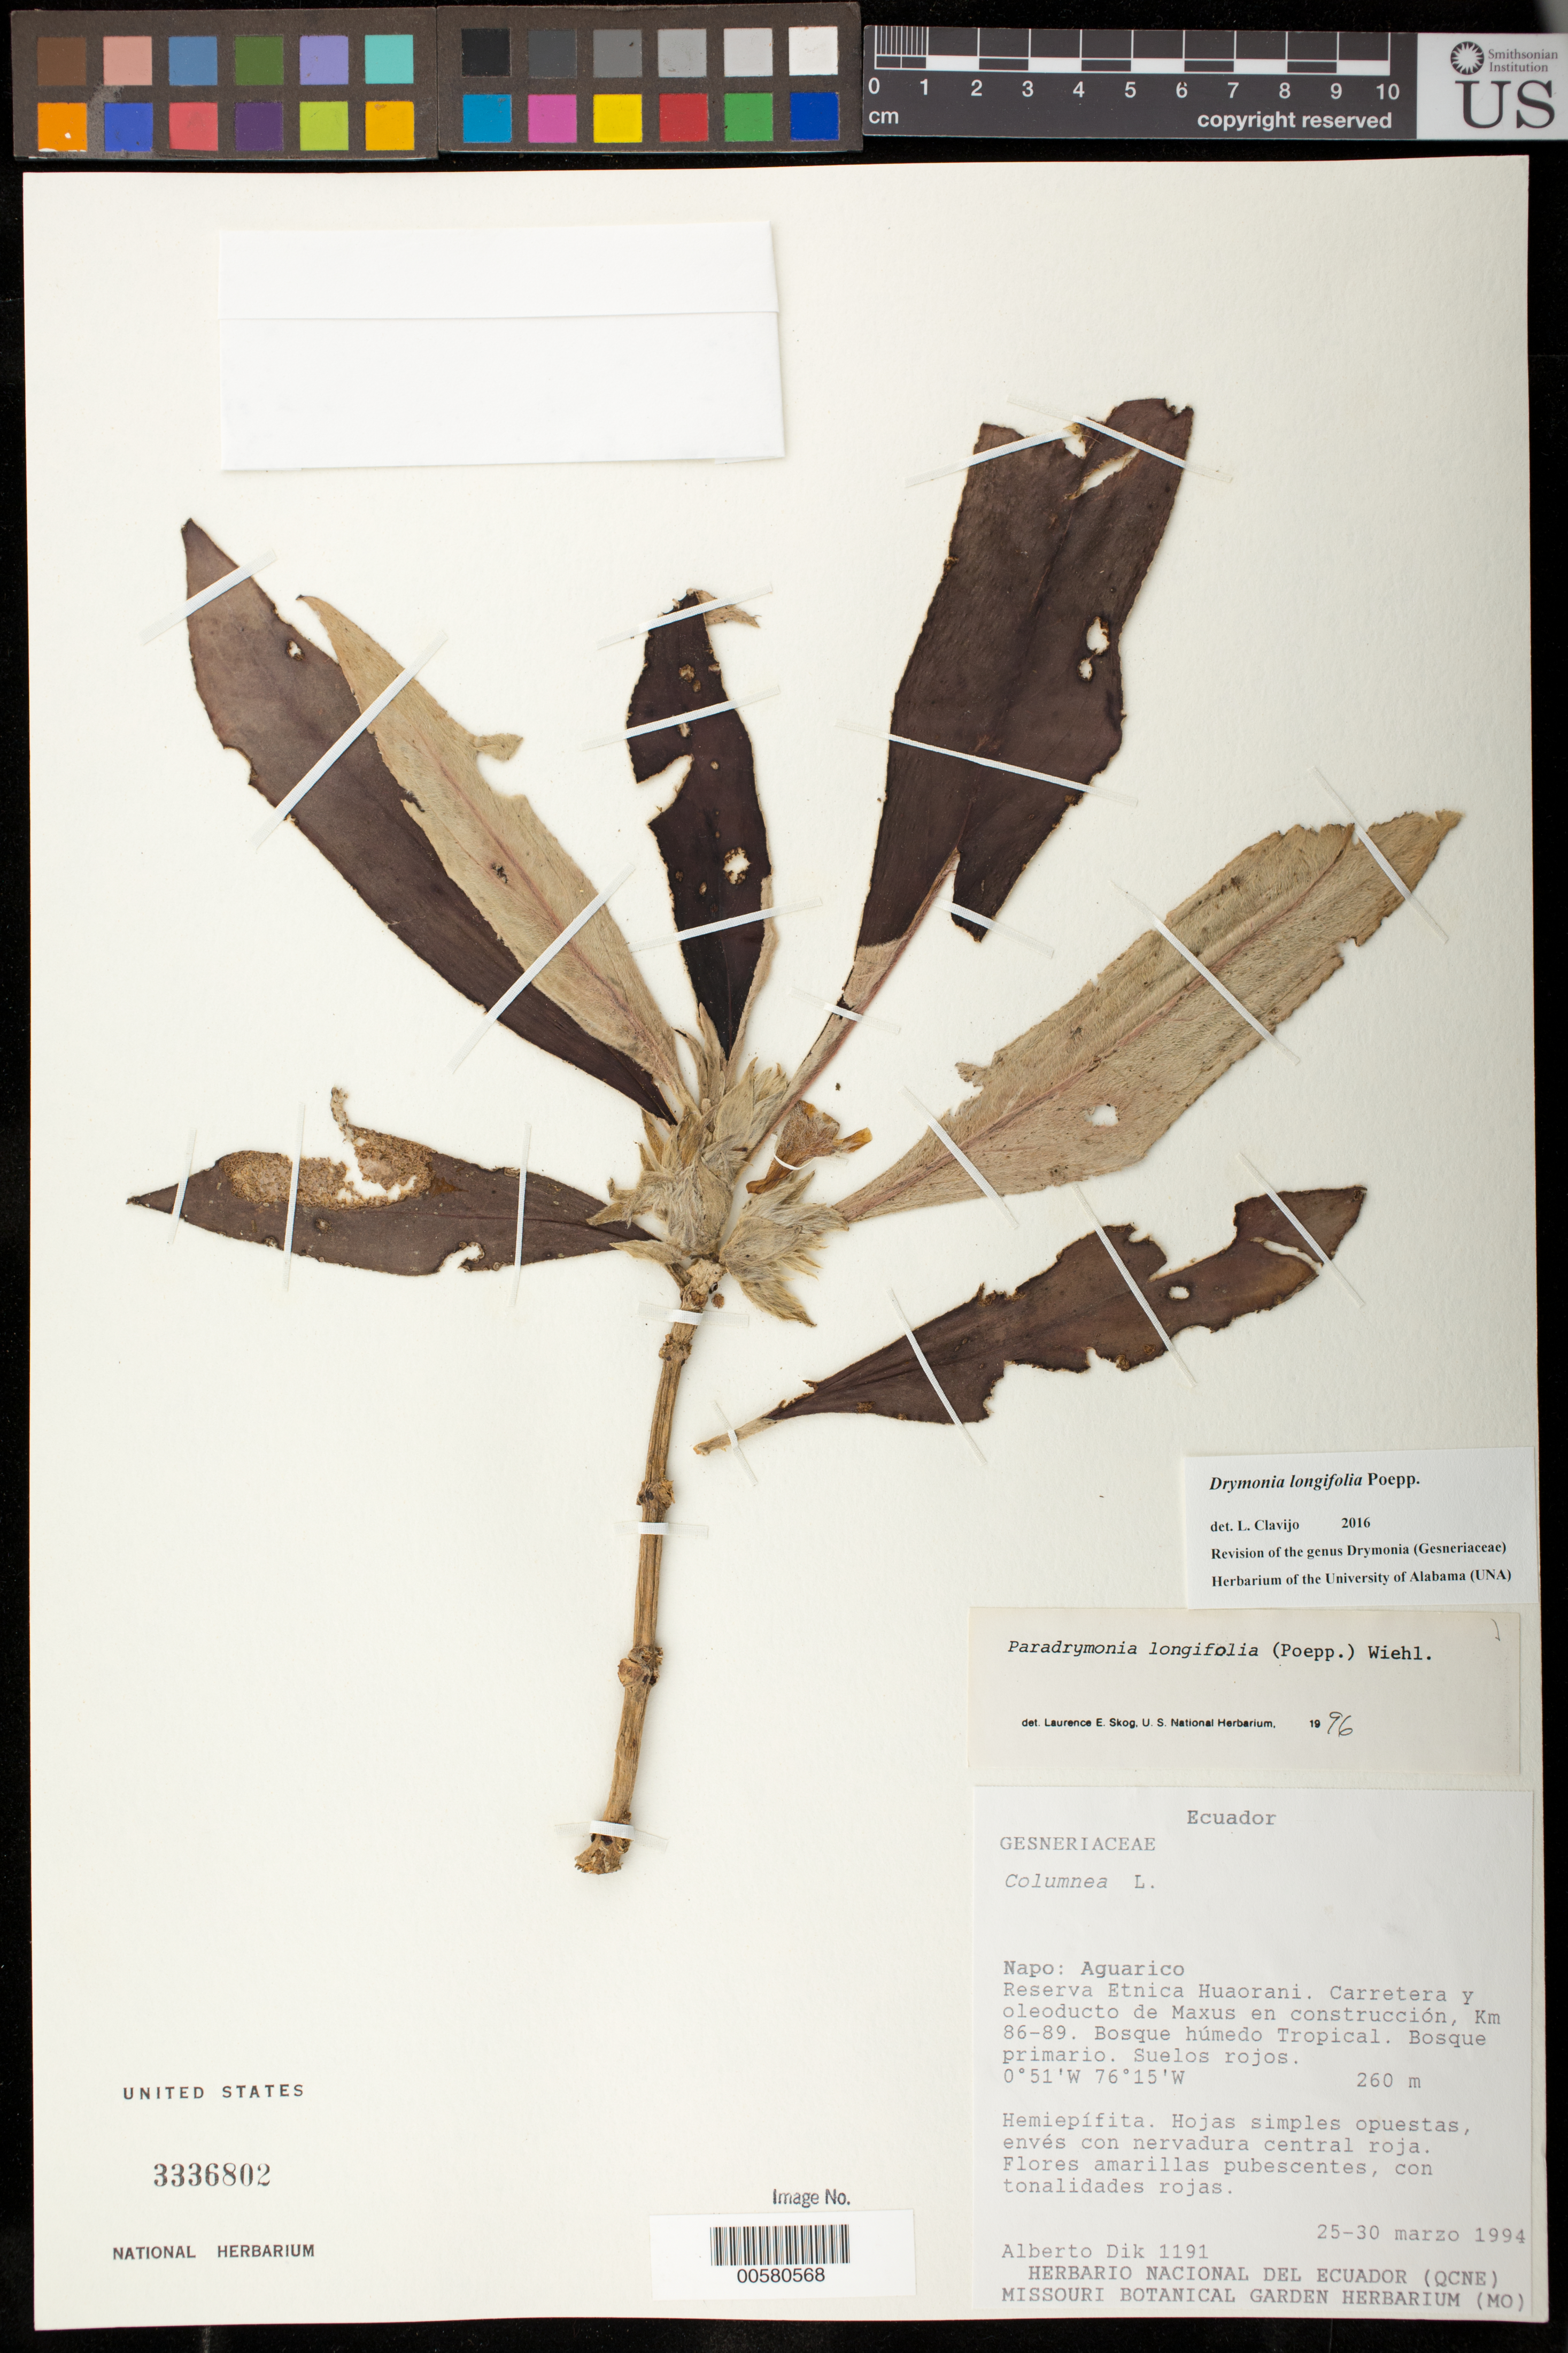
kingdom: Plantae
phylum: Tracheophyta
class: Magnoliopsida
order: Lamiales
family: Gesneriaceae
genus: Drymonia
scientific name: Drymonia longifolia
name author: Poepp.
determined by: Clavijo, L.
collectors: A. Dik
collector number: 1191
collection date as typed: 25-30 Mar 1994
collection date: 1994-03-25/1994-03-30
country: Ecuador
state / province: Napo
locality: Aguarico: Reserva Etnica Huaorani; carretera y oleoducto de Maxus en construcción, km 86-89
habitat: Bosque húmedo tropical; bosque primario, suelos rojos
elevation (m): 260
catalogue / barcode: US 3336802